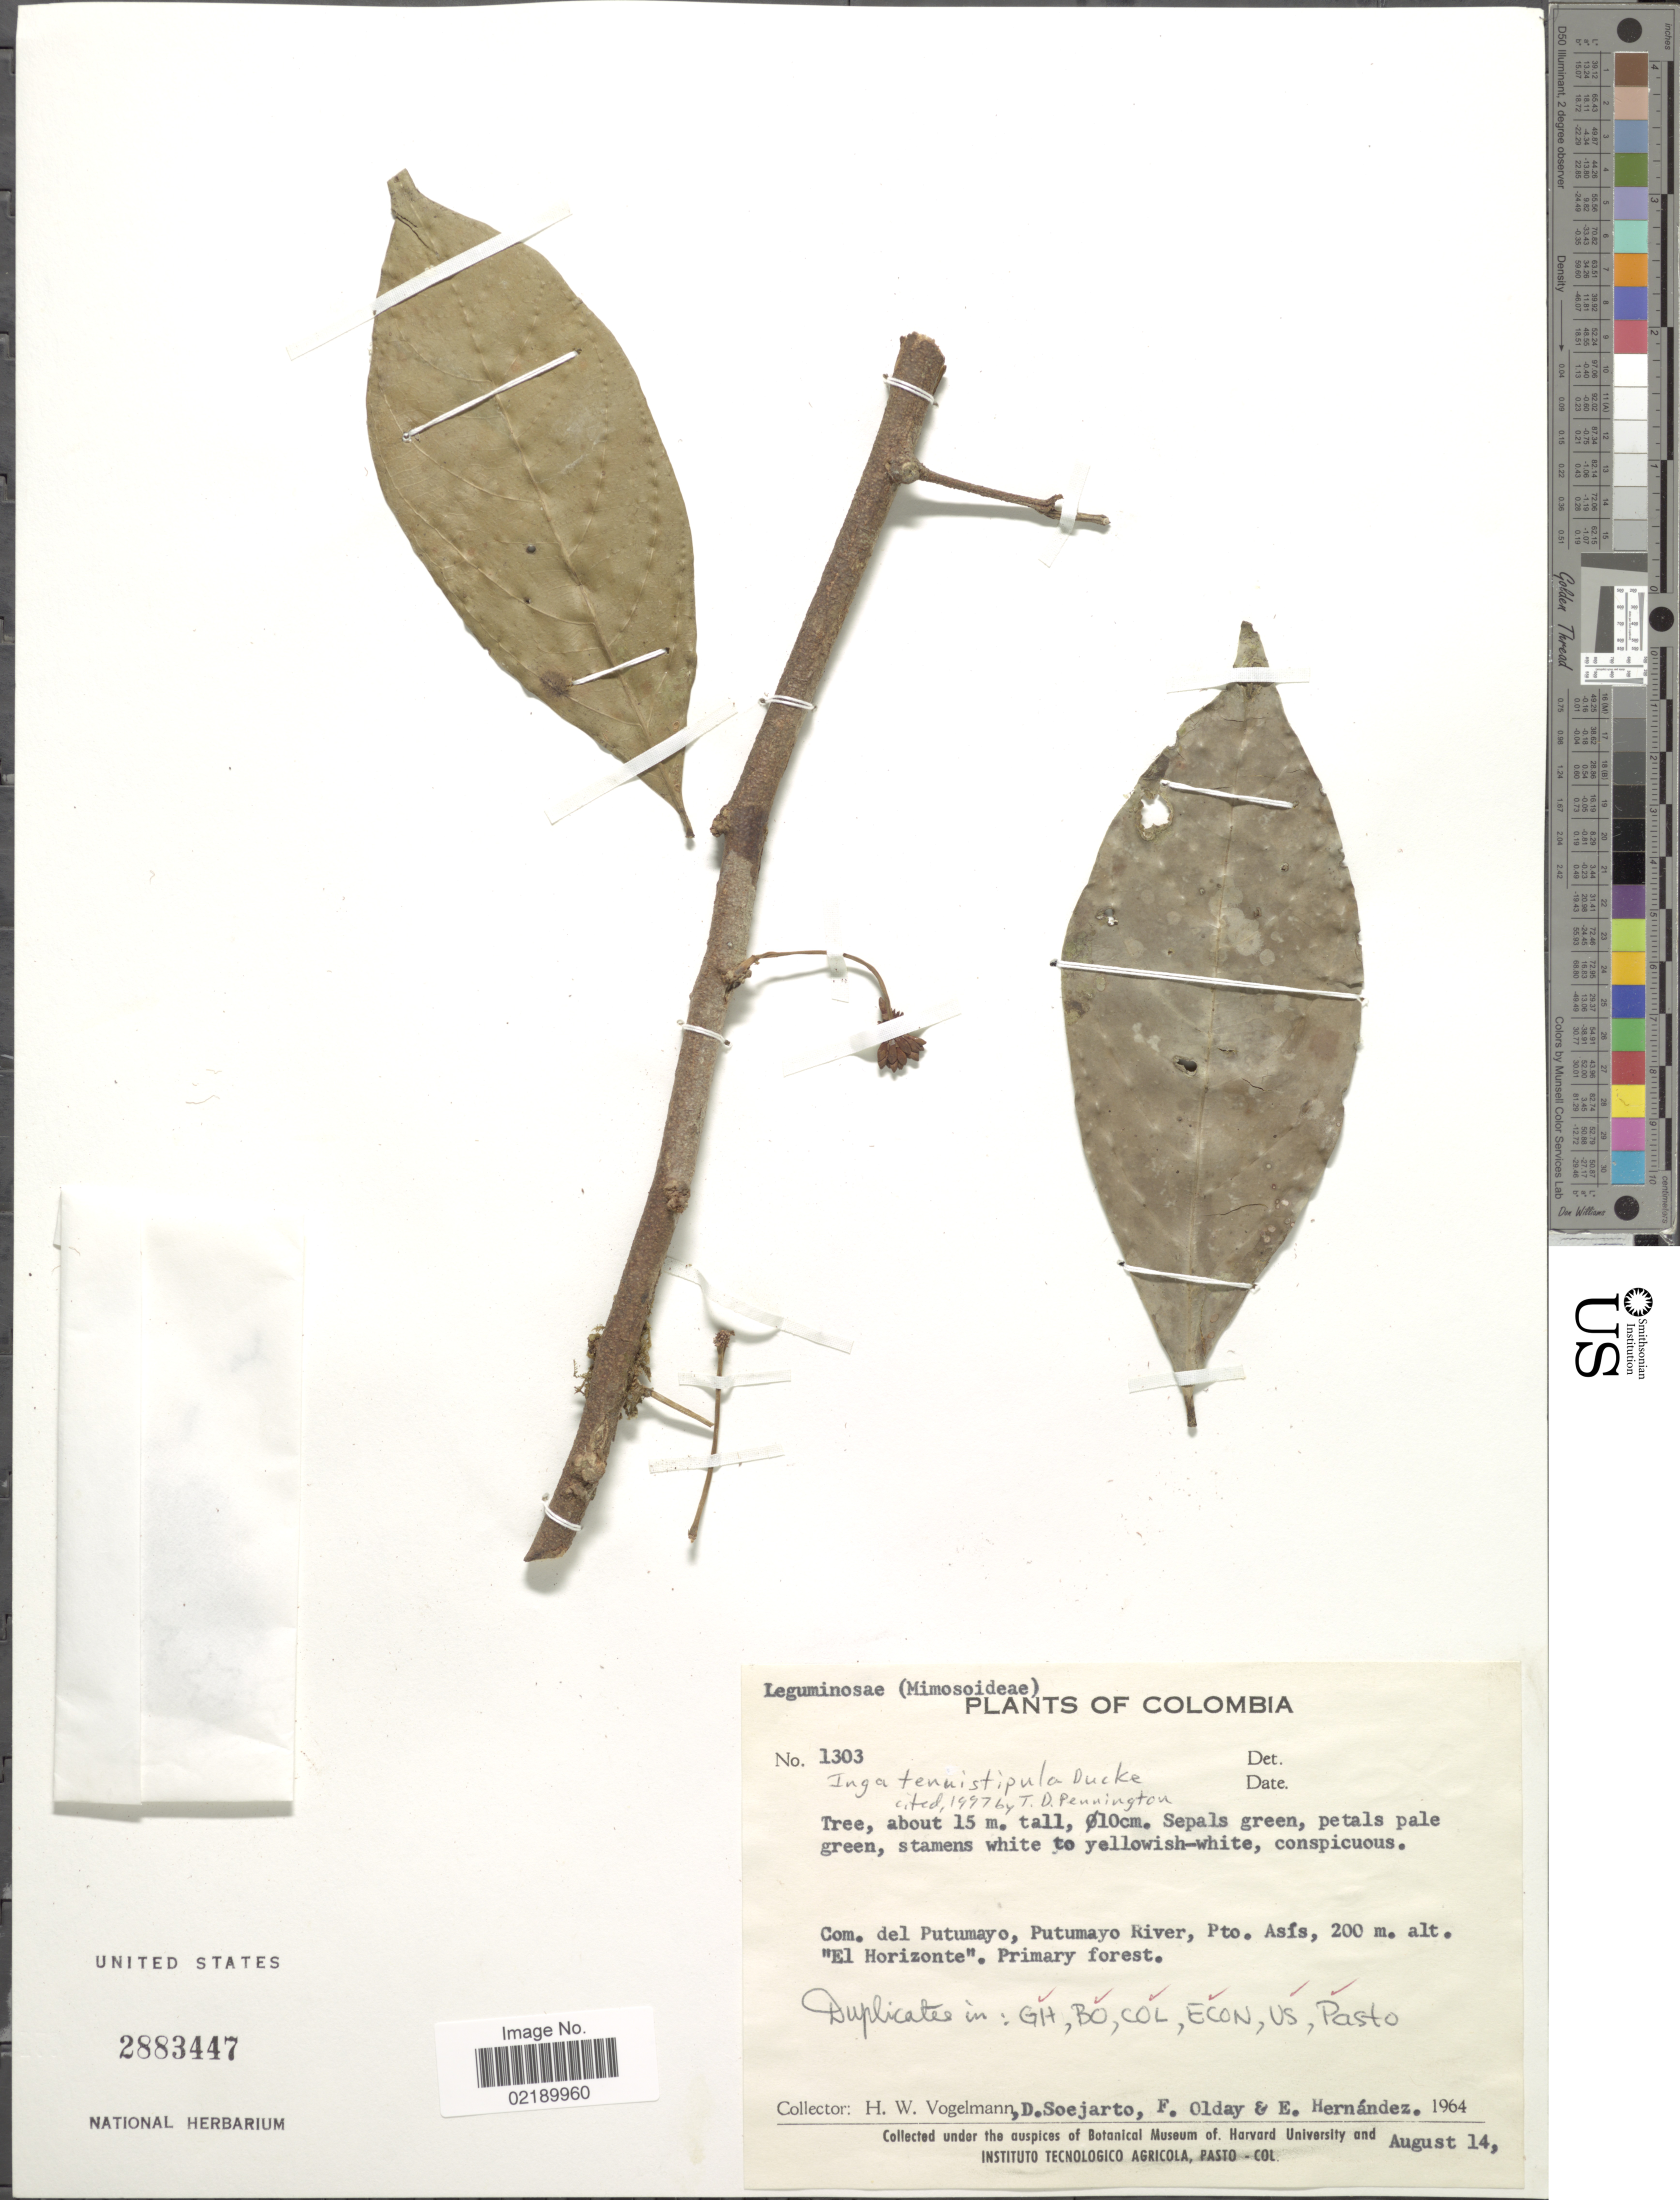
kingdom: Plantae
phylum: Tracheophyta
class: Magnoliopsida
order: Fabales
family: Fabaceae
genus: Inga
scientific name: Inga tenuistipula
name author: Ducke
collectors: H. Vogelmann, D. Soejarto, F. Olday & E. Hernández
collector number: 1303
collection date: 1964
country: Colombia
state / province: Putumayo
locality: Putumayo River, Pto. Asis, El Horizonte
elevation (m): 200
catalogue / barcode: US 2883447